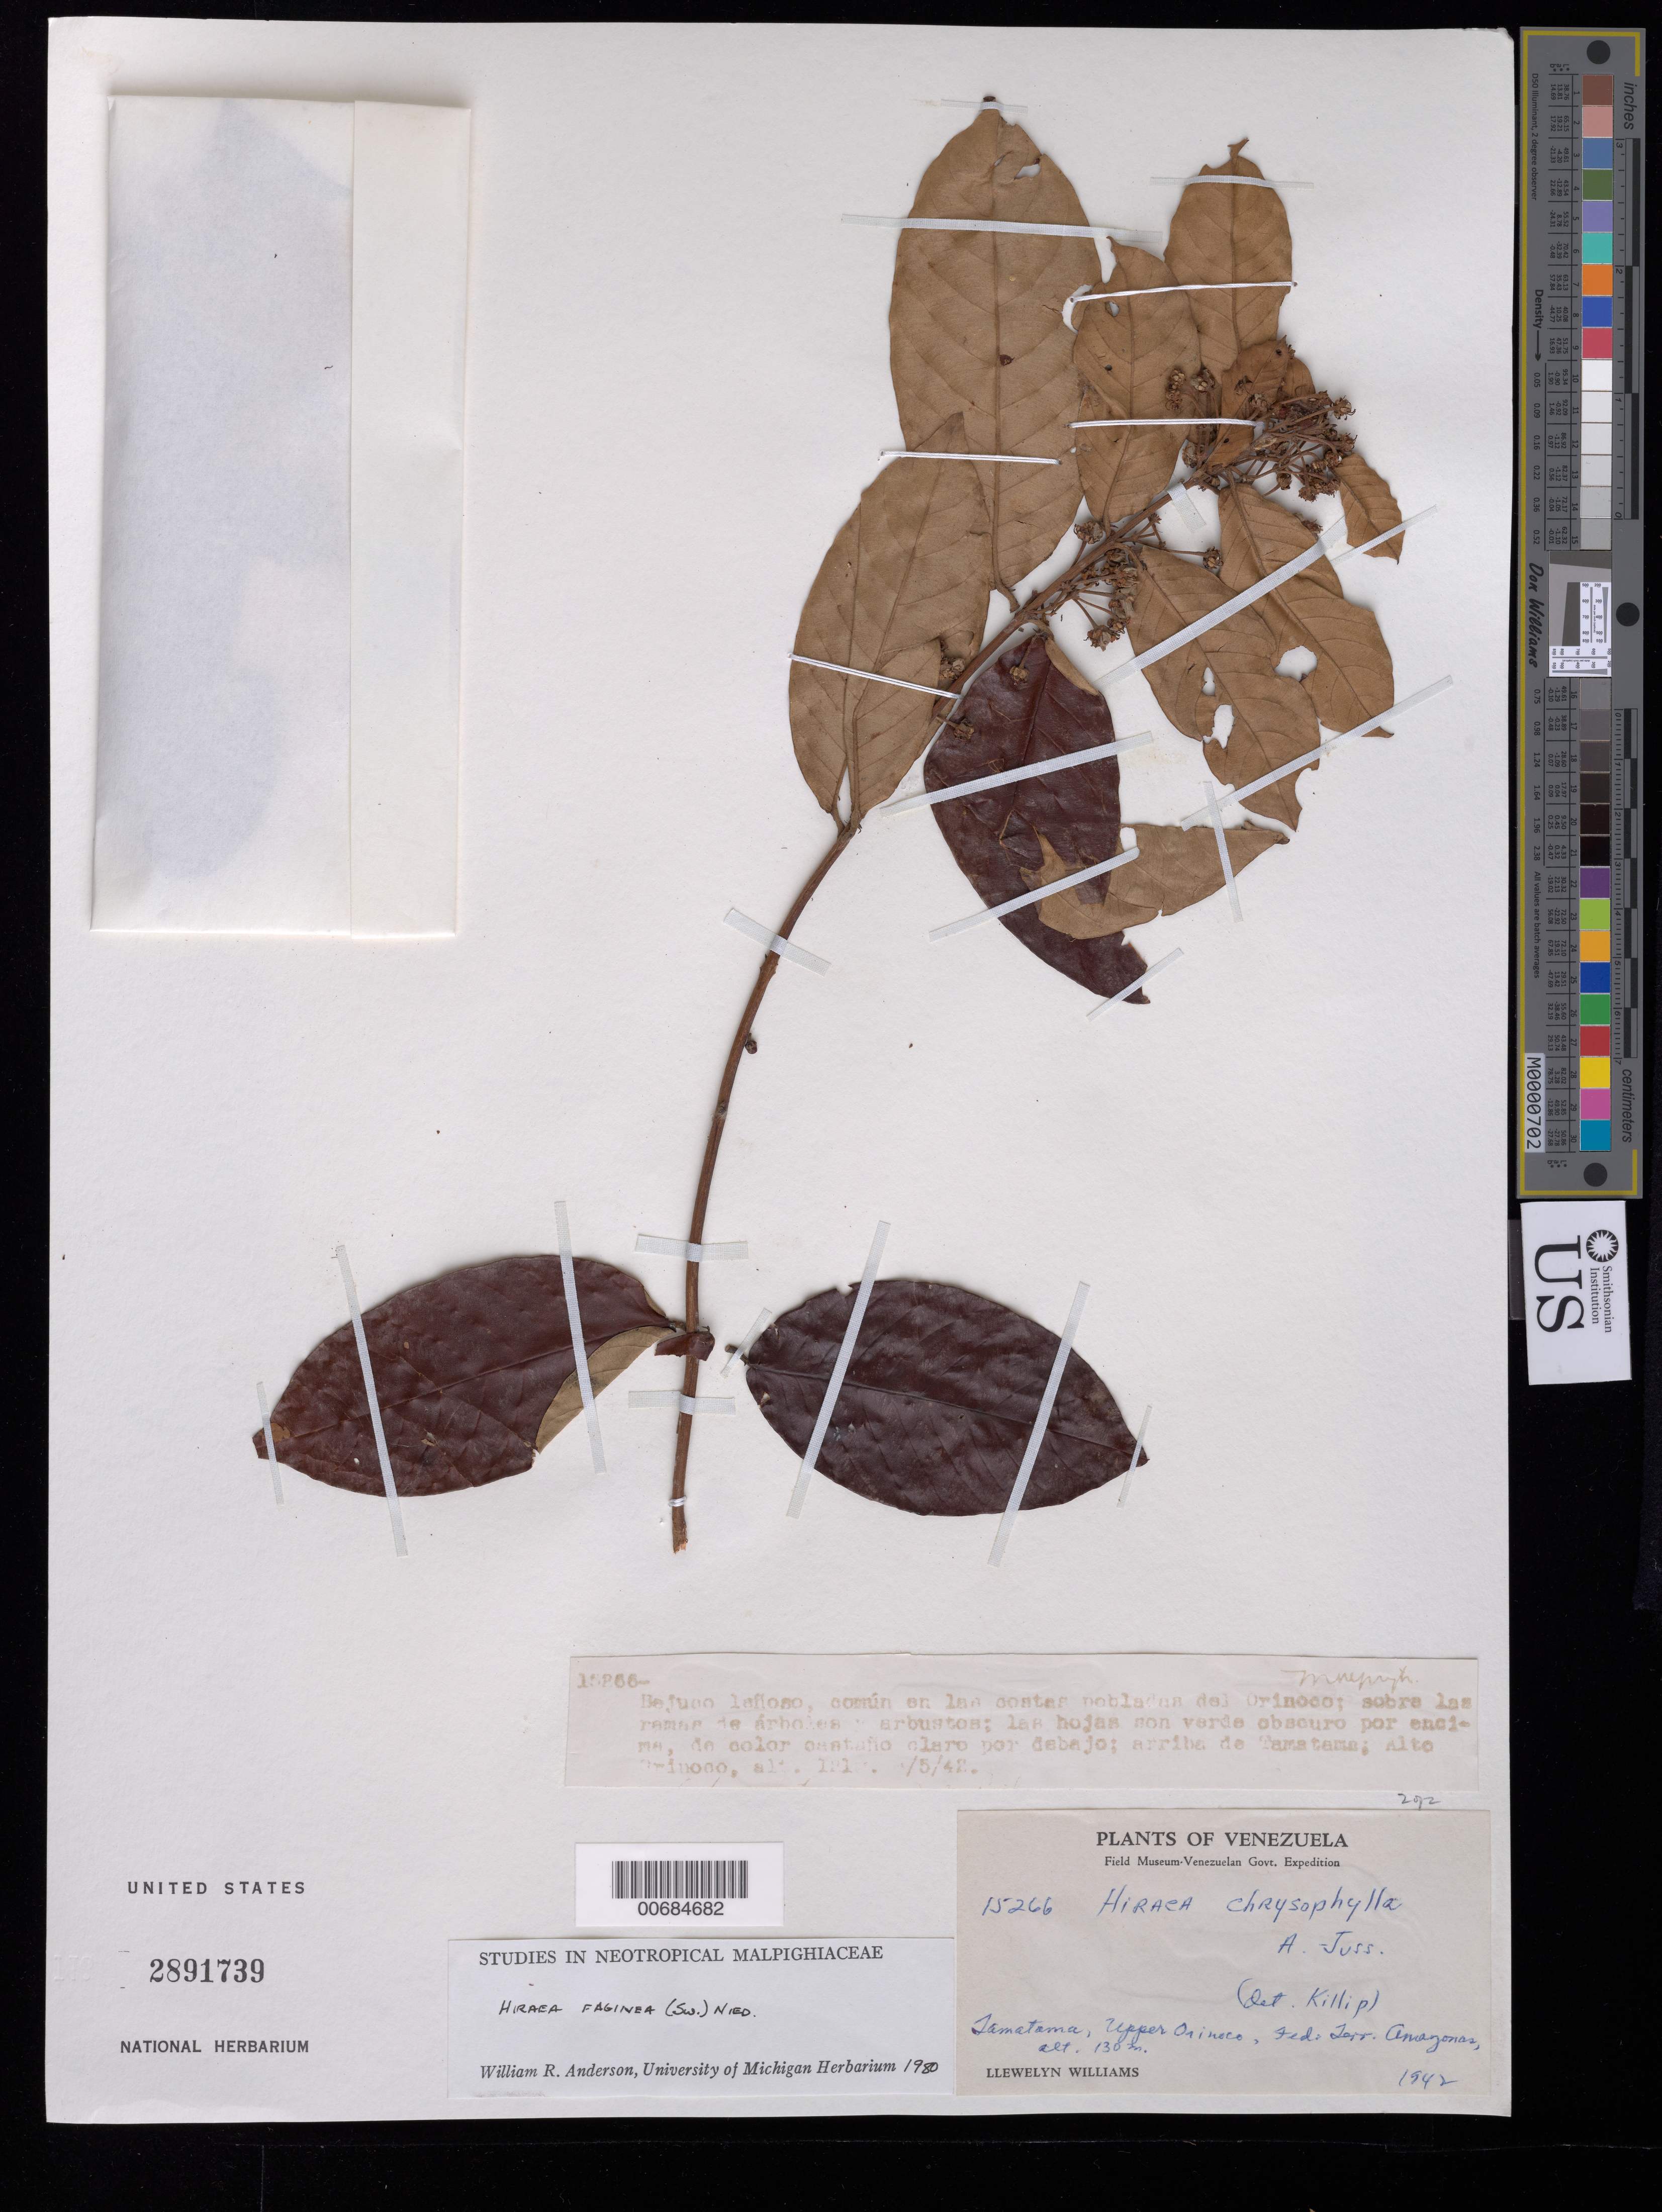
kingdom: Plantae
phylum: Tracheophyta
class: Magnoliopsida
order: Malpighiales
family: Malpighiaceae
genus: Hiraea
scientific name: Hiraea faginea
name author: (Sw.) Nied.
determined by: Anderson, W. R., (MICH), University of Michigan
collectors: L. Williams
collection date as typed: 07 May 1942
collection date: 1942-05-07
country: Venezuela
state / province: Amazonas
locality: En las costas de la Isla Solitaria entre Tama-Tama y Esmeralda.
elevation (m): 130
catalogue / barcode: US 2891739